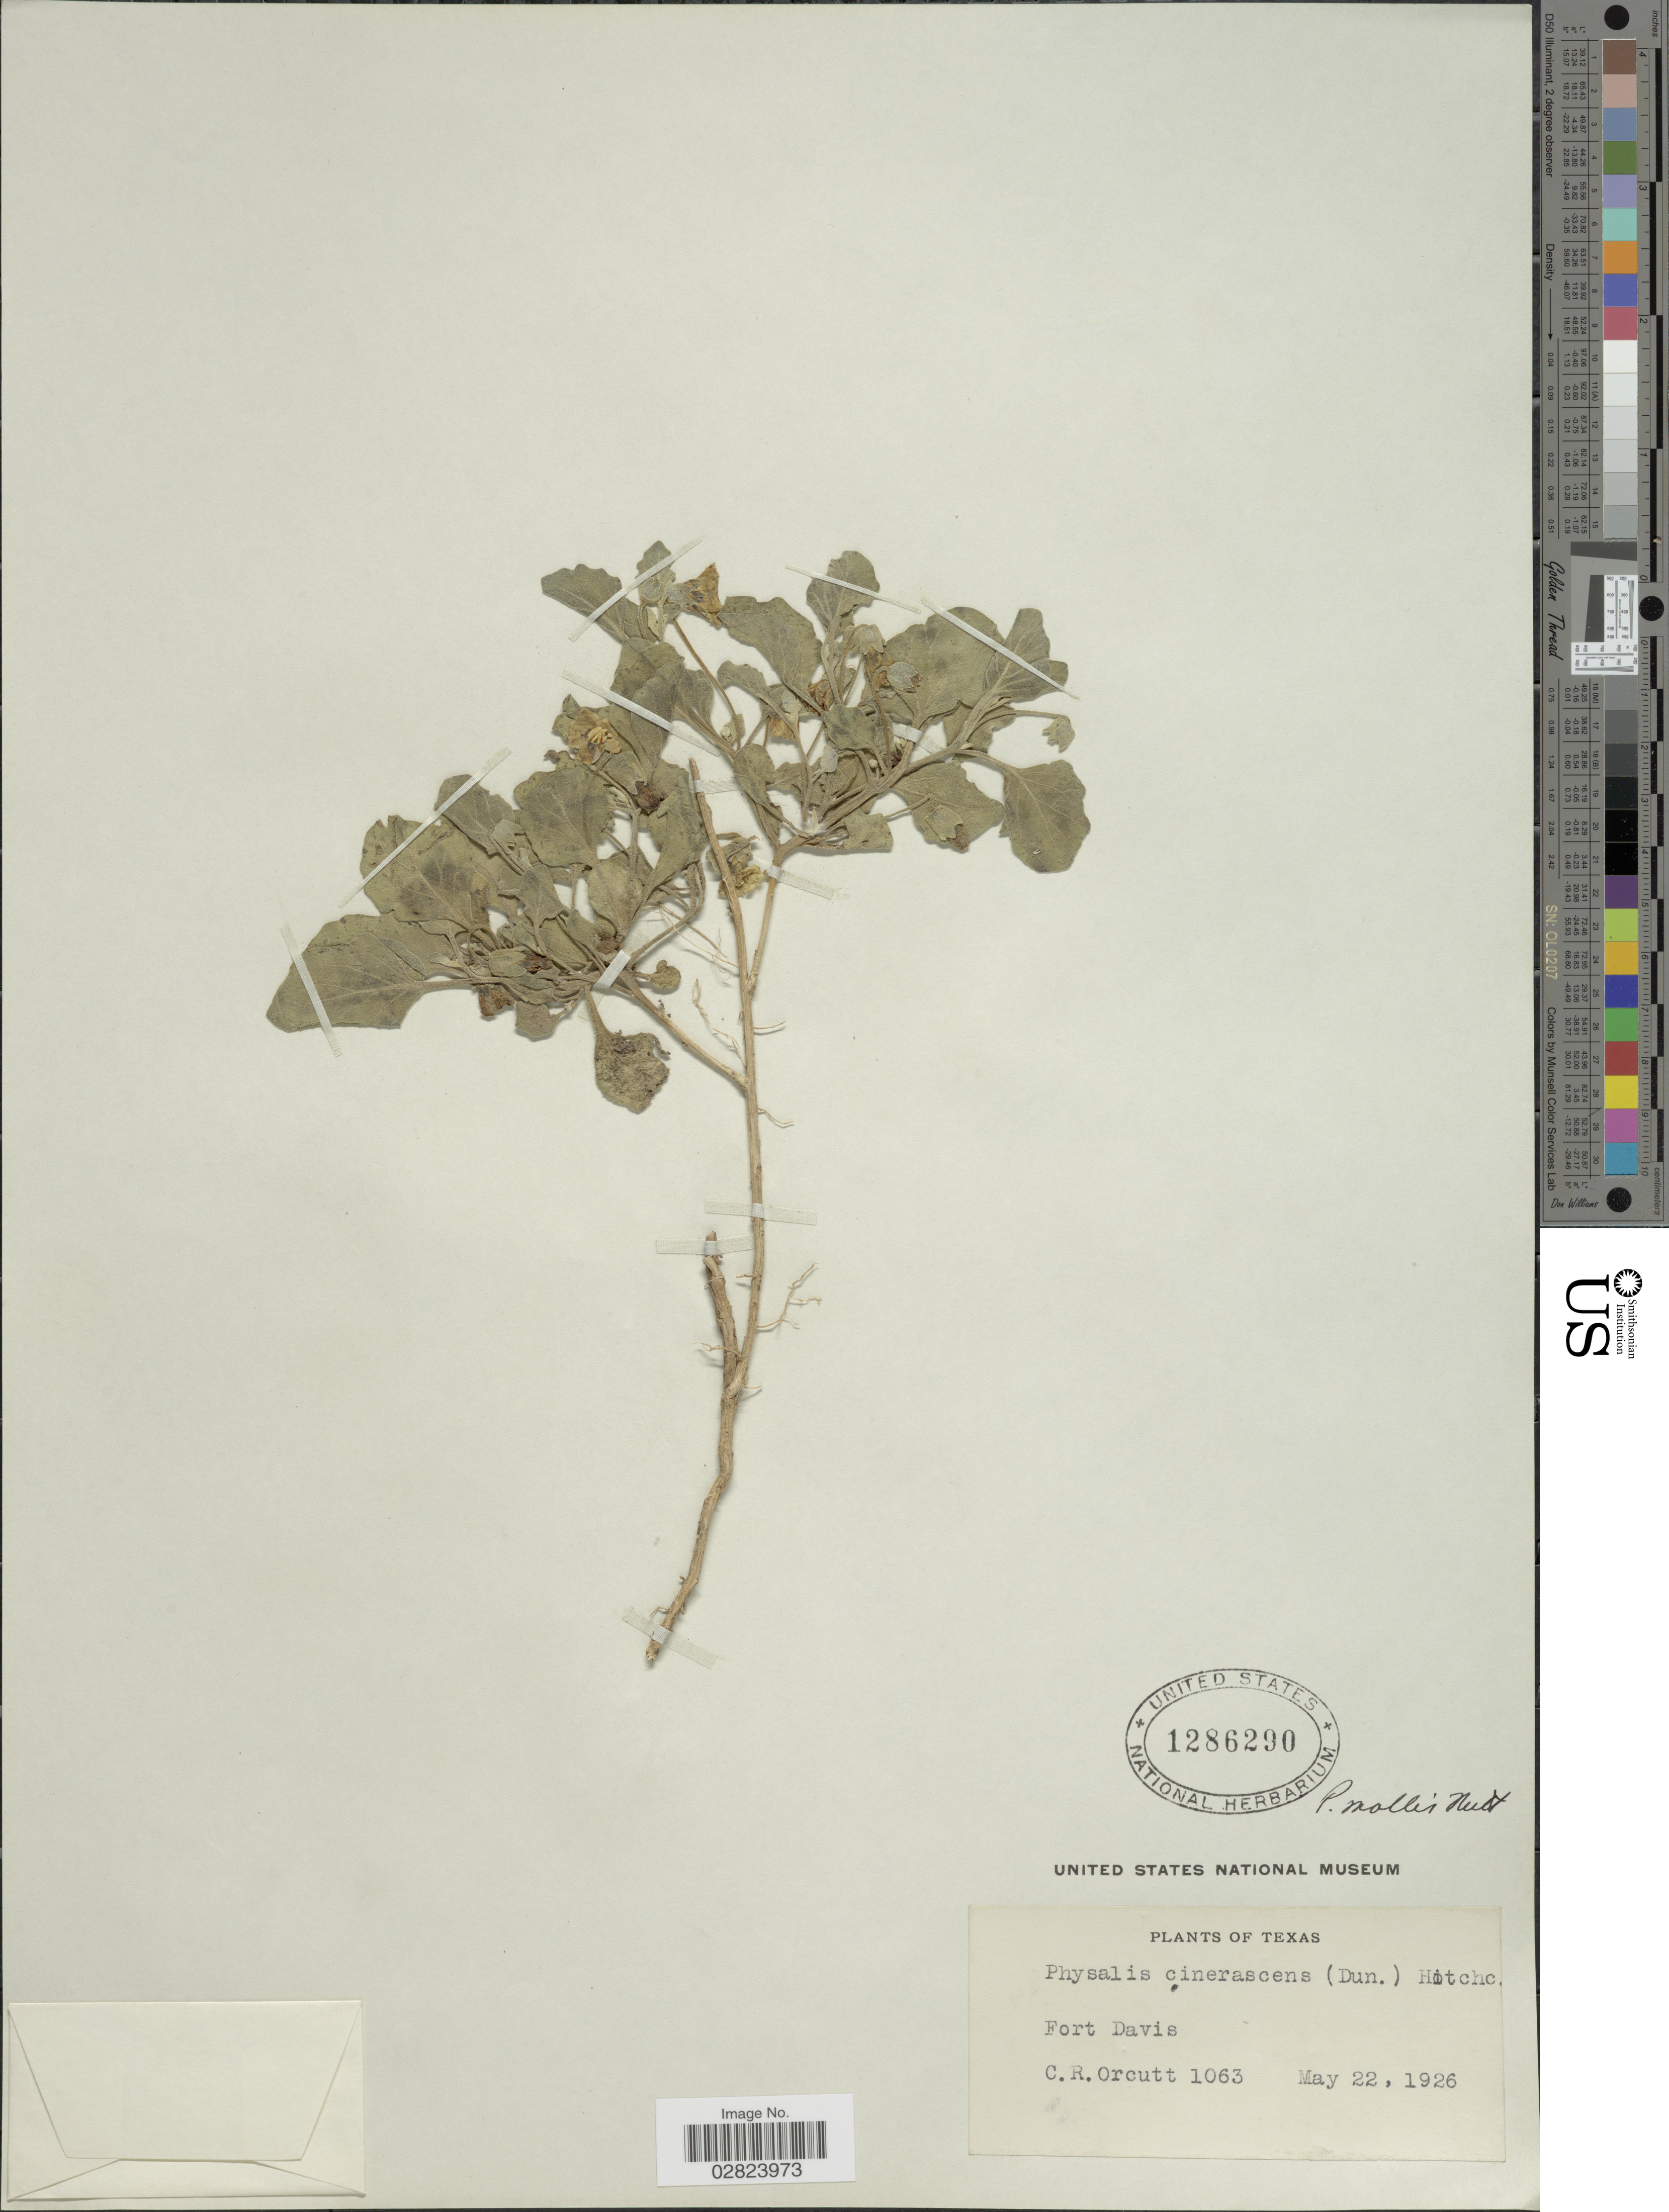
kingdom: Plantae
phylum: Tracheophyta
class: Magnoliopsida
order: Solanales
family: Solanaceae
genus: Physalis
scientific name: Physalis mollis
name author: Nutt.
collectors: C. R. Orcutt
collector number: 1063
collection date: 1926-05-22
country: United States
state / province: Texas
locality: Fort Davis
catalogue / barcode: US 1286290